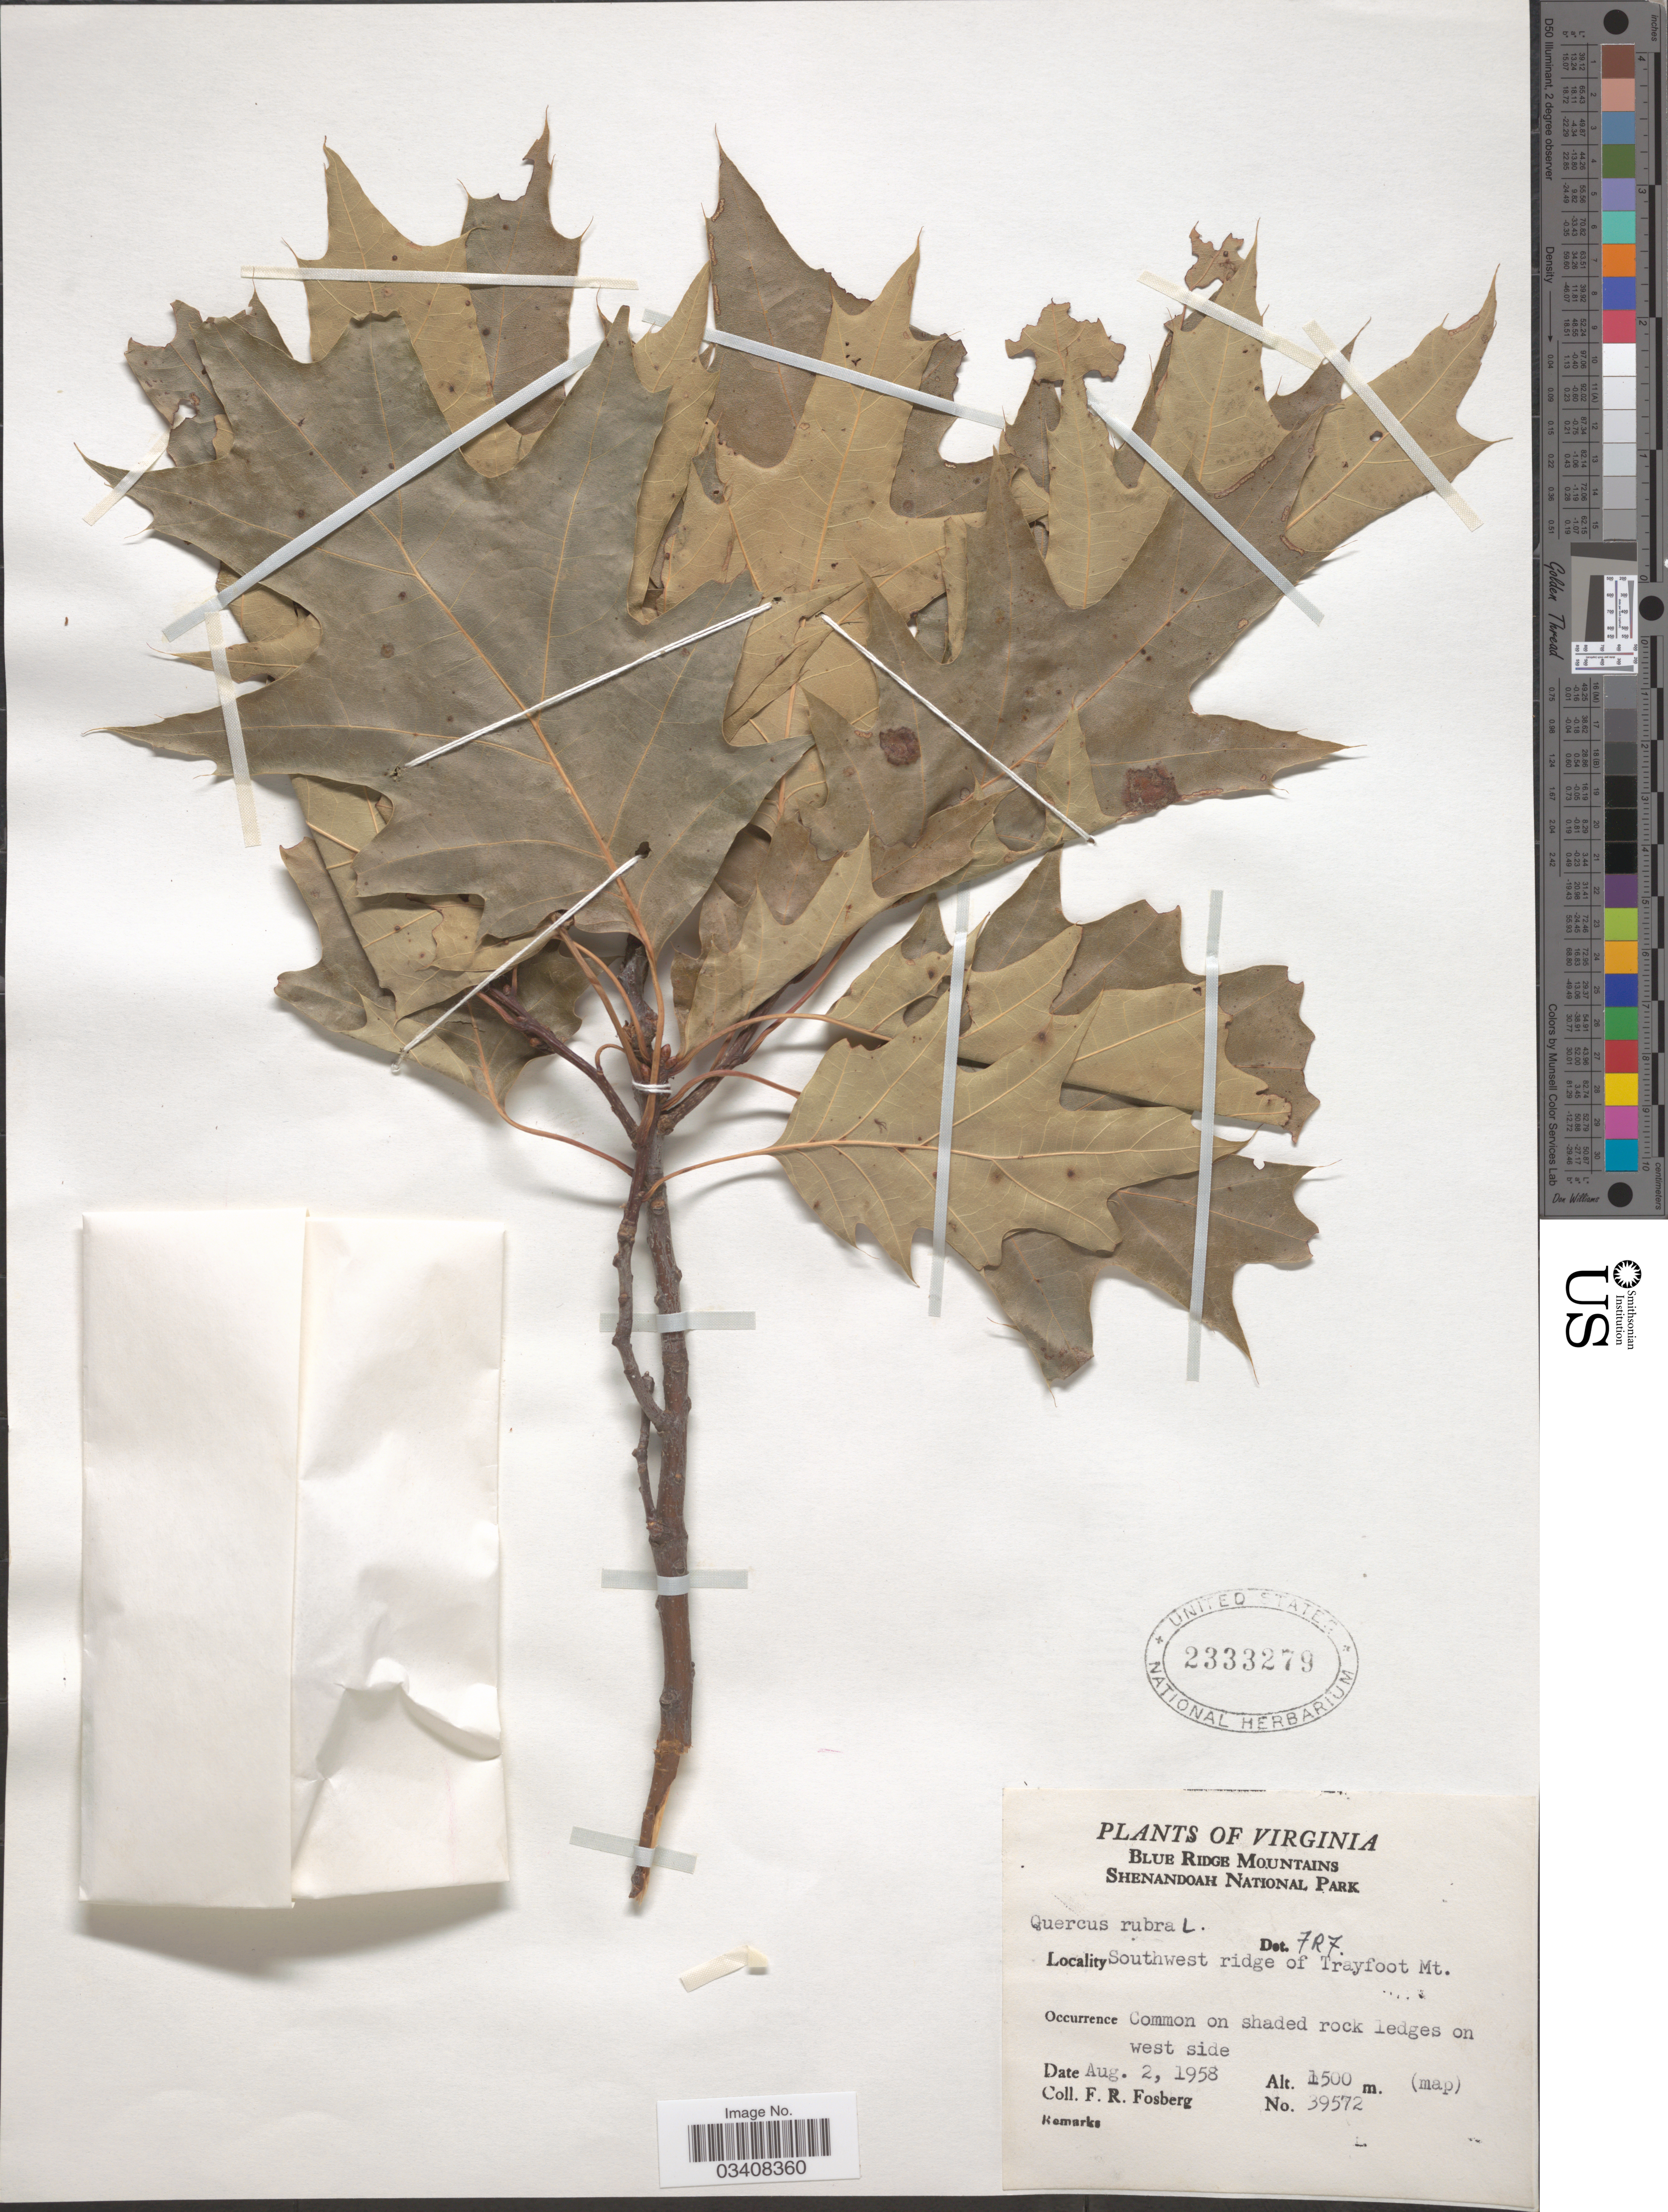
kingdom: Plantae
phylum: Tracheophyta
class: Magnoliopsida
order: Fagales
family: Fagaceae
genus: Quercus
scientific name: Quercus rubra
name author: L.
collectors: F. R. Fosberg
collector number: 39572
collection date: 1958-08-02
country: United States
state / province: Virginia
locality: Blue Ridge Mountains. Shenandoah National Park. Southwest ridge of Trayfoot Mt.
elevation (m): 1500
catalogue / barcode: US 2333279